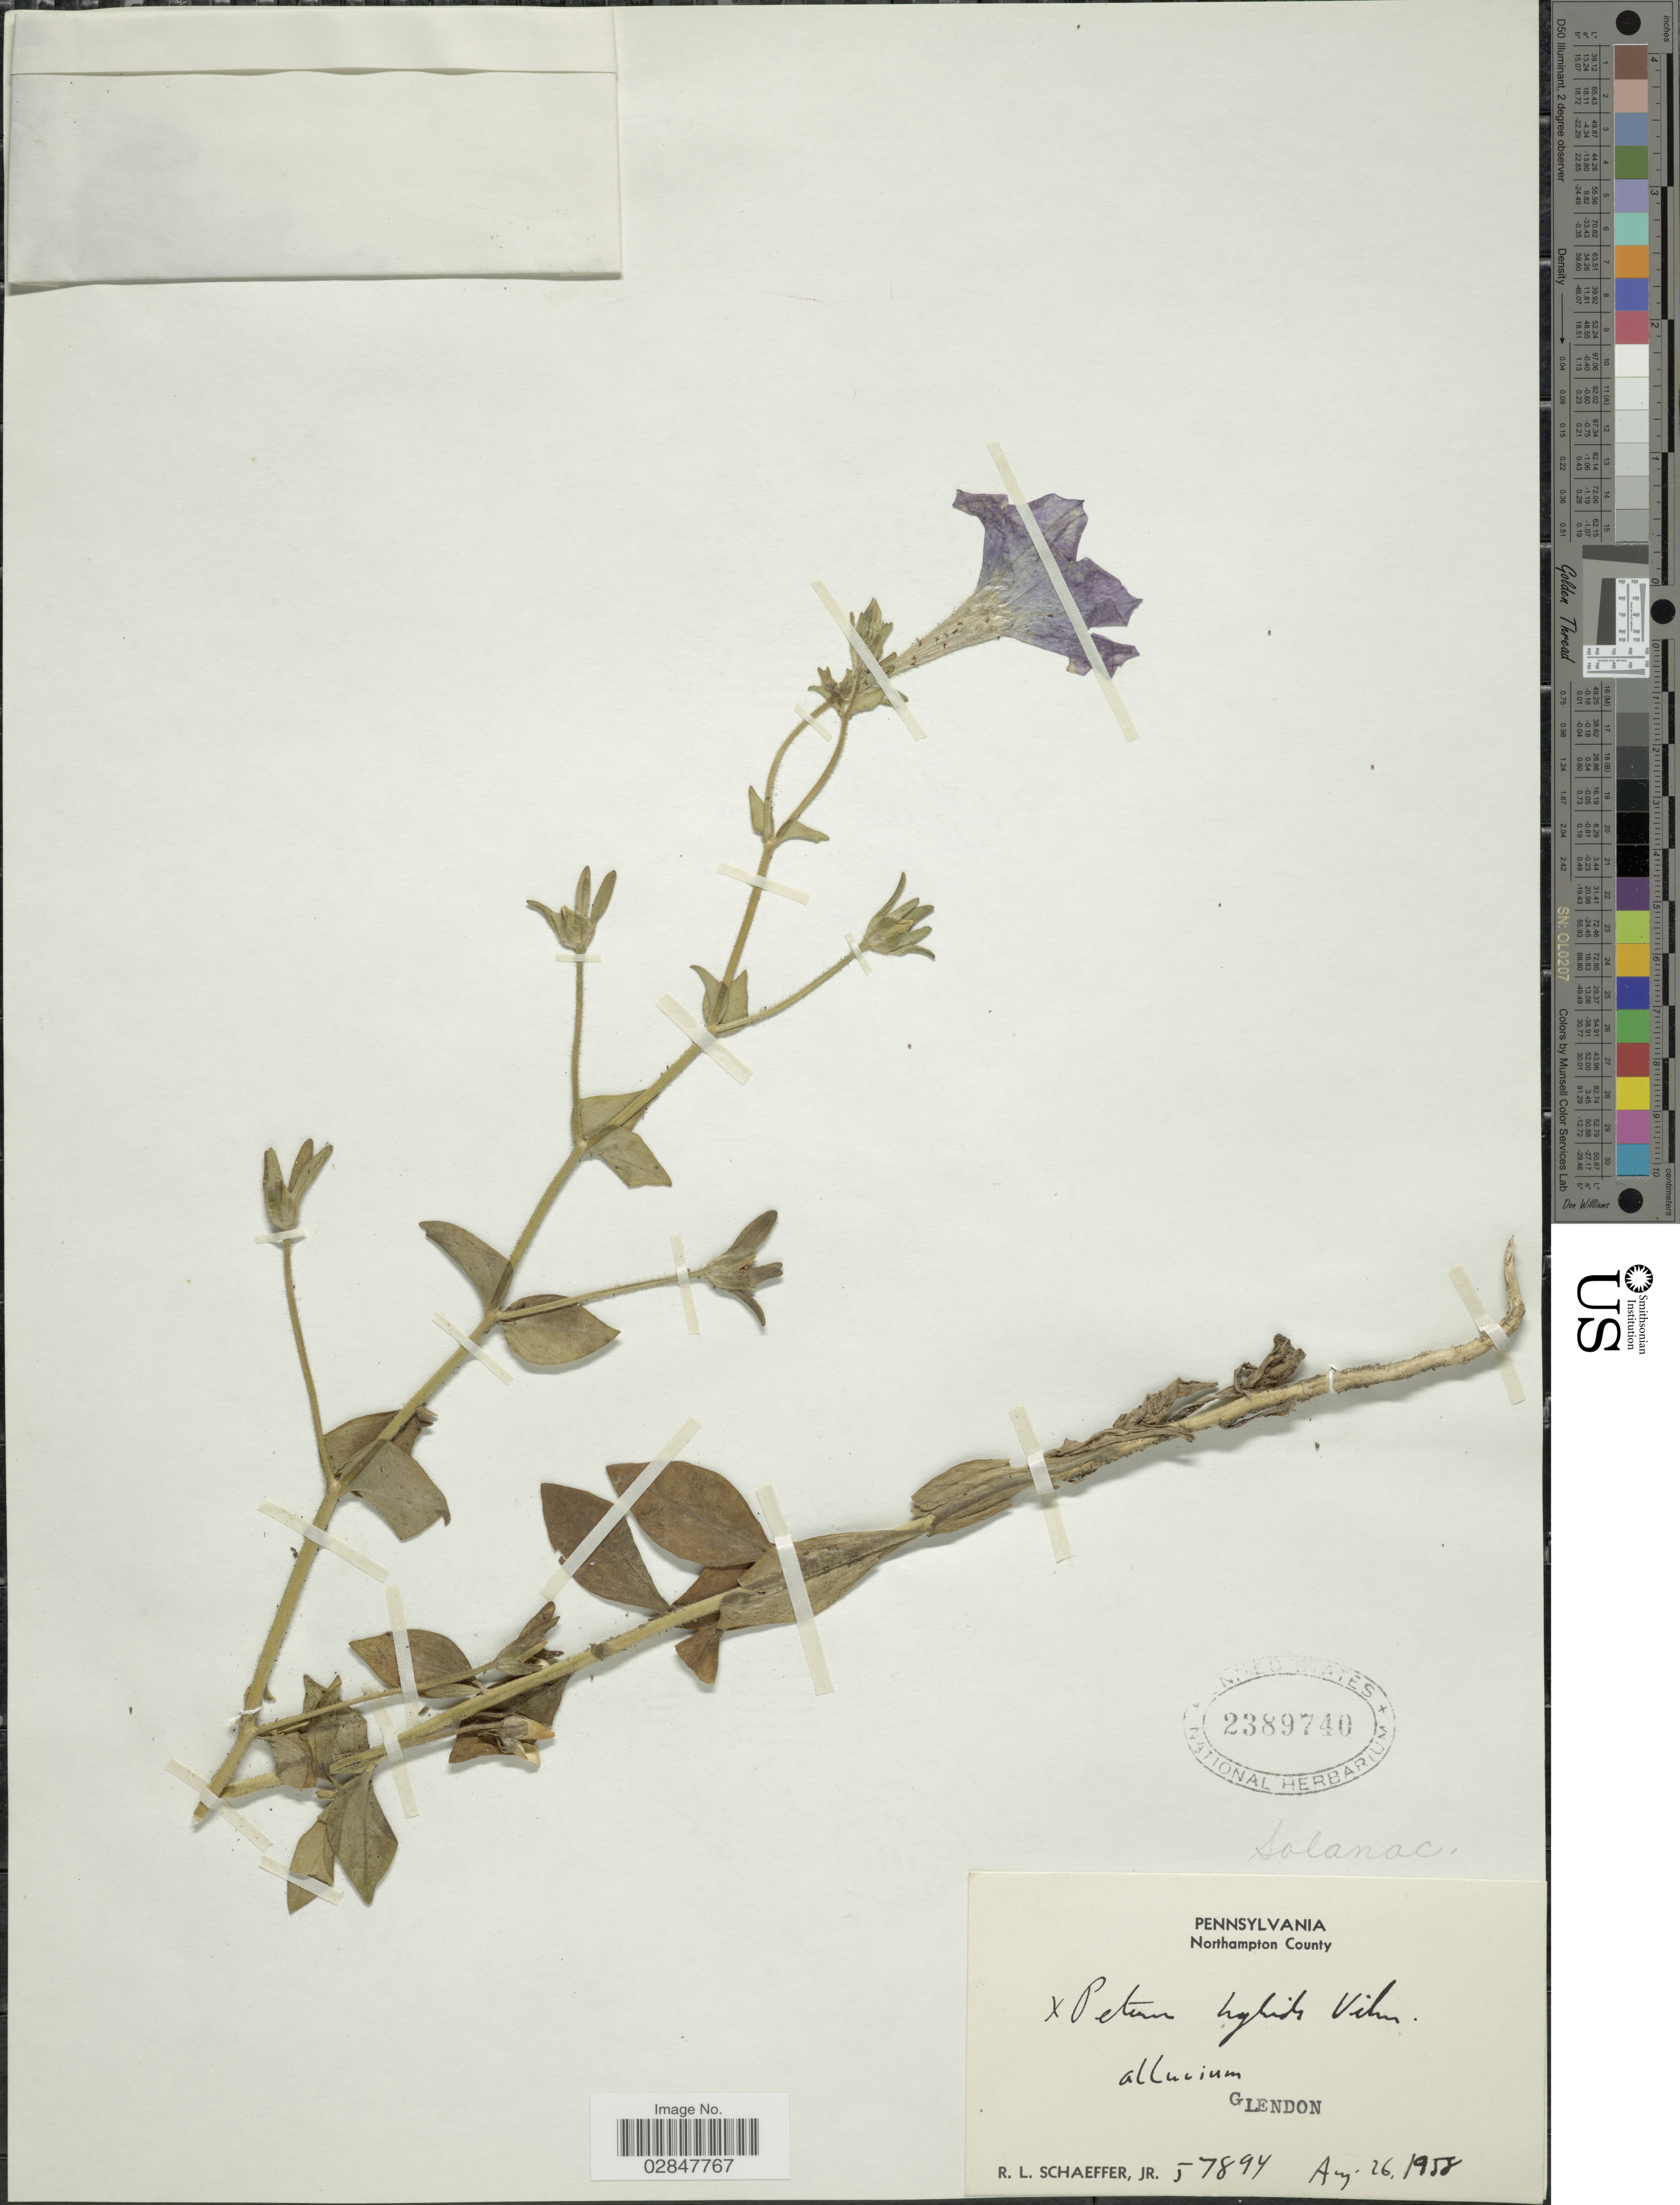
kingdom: Plantae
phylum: Tracheophyta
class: Magnoliopsida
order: Solanales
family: Solanaceae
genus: Petunia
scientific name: Petunia hybrida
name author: E. Vilm.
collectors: R. L. Schaeffer Jr.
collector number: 57894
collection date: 1958-08-26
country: United States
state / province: Pennsylvania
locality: Northampton County, Glendon.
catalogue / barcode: US 2389740